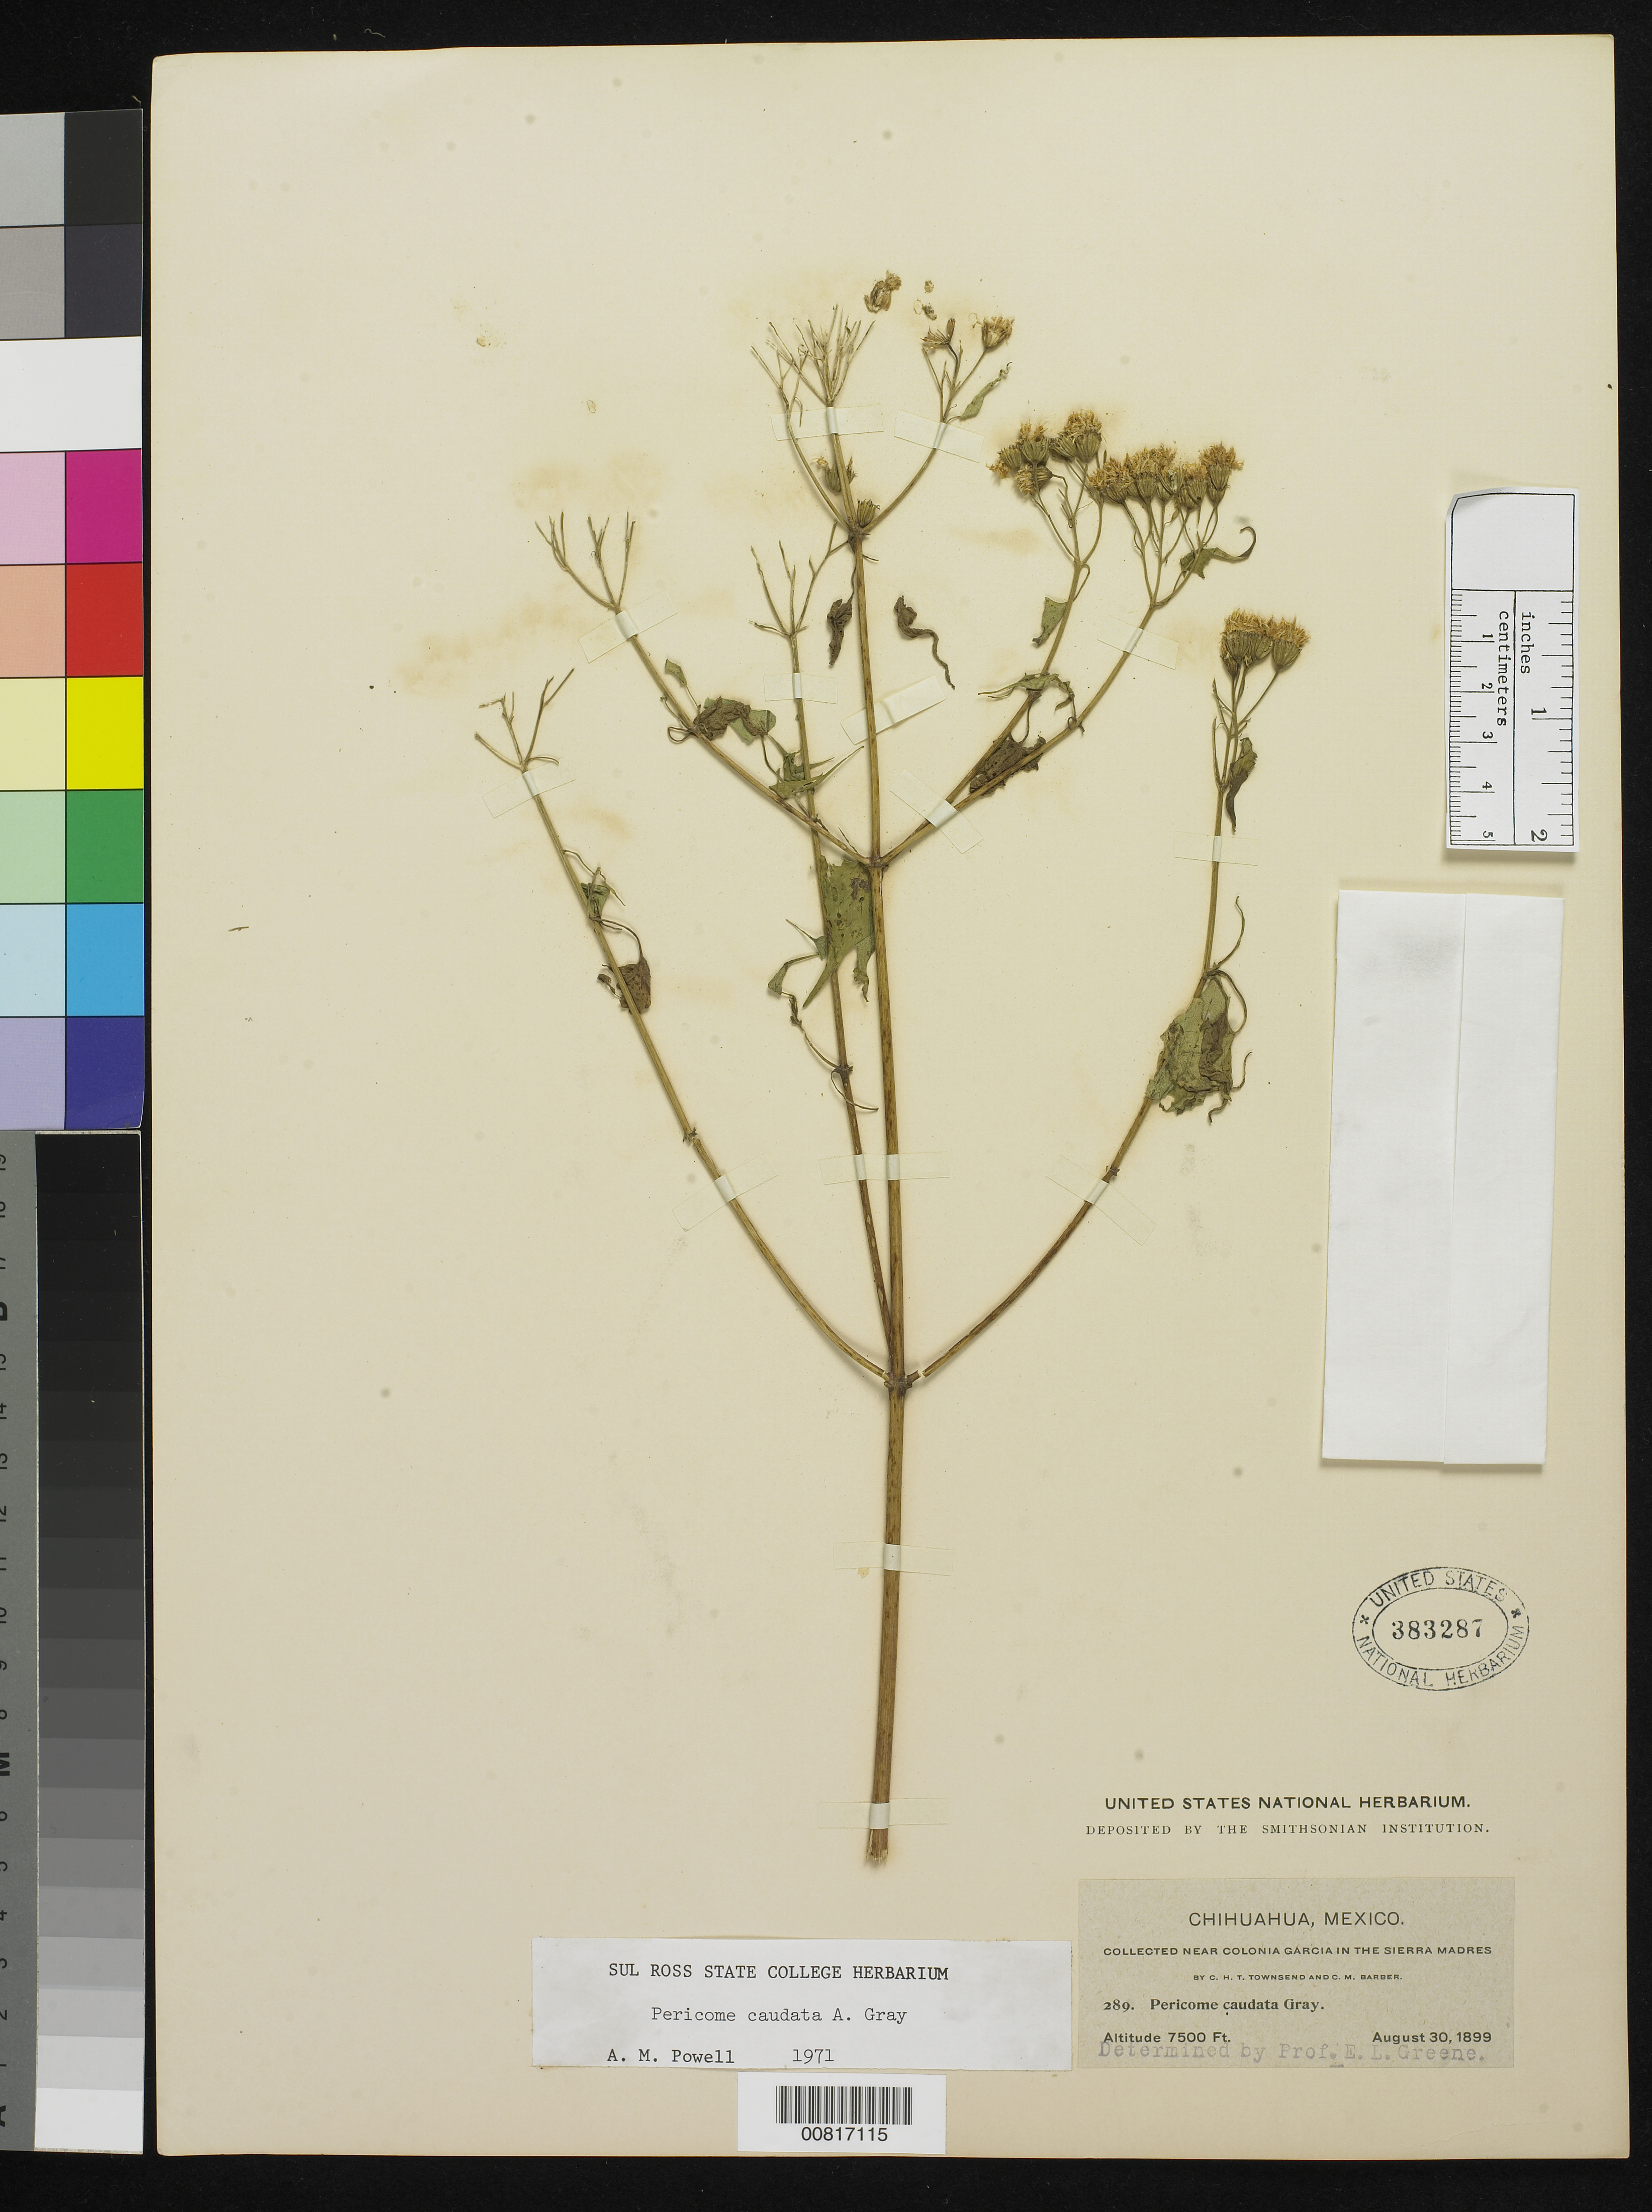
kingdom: Plantae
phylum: Tracheophyta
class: Magnoliopsida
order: Asterales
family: Asteraceae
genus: Pericome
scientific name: Pericome caudata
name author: A. Gray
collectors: C. H. T. Townsend & C. Barber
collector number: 289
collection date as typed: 30 Aug 1899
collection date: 1899-08-30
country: Mexico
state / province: Chihuahua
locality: Near Colonia García in the Sierra Madre, Chihuahua.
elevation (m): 2286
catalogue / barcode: US 383287